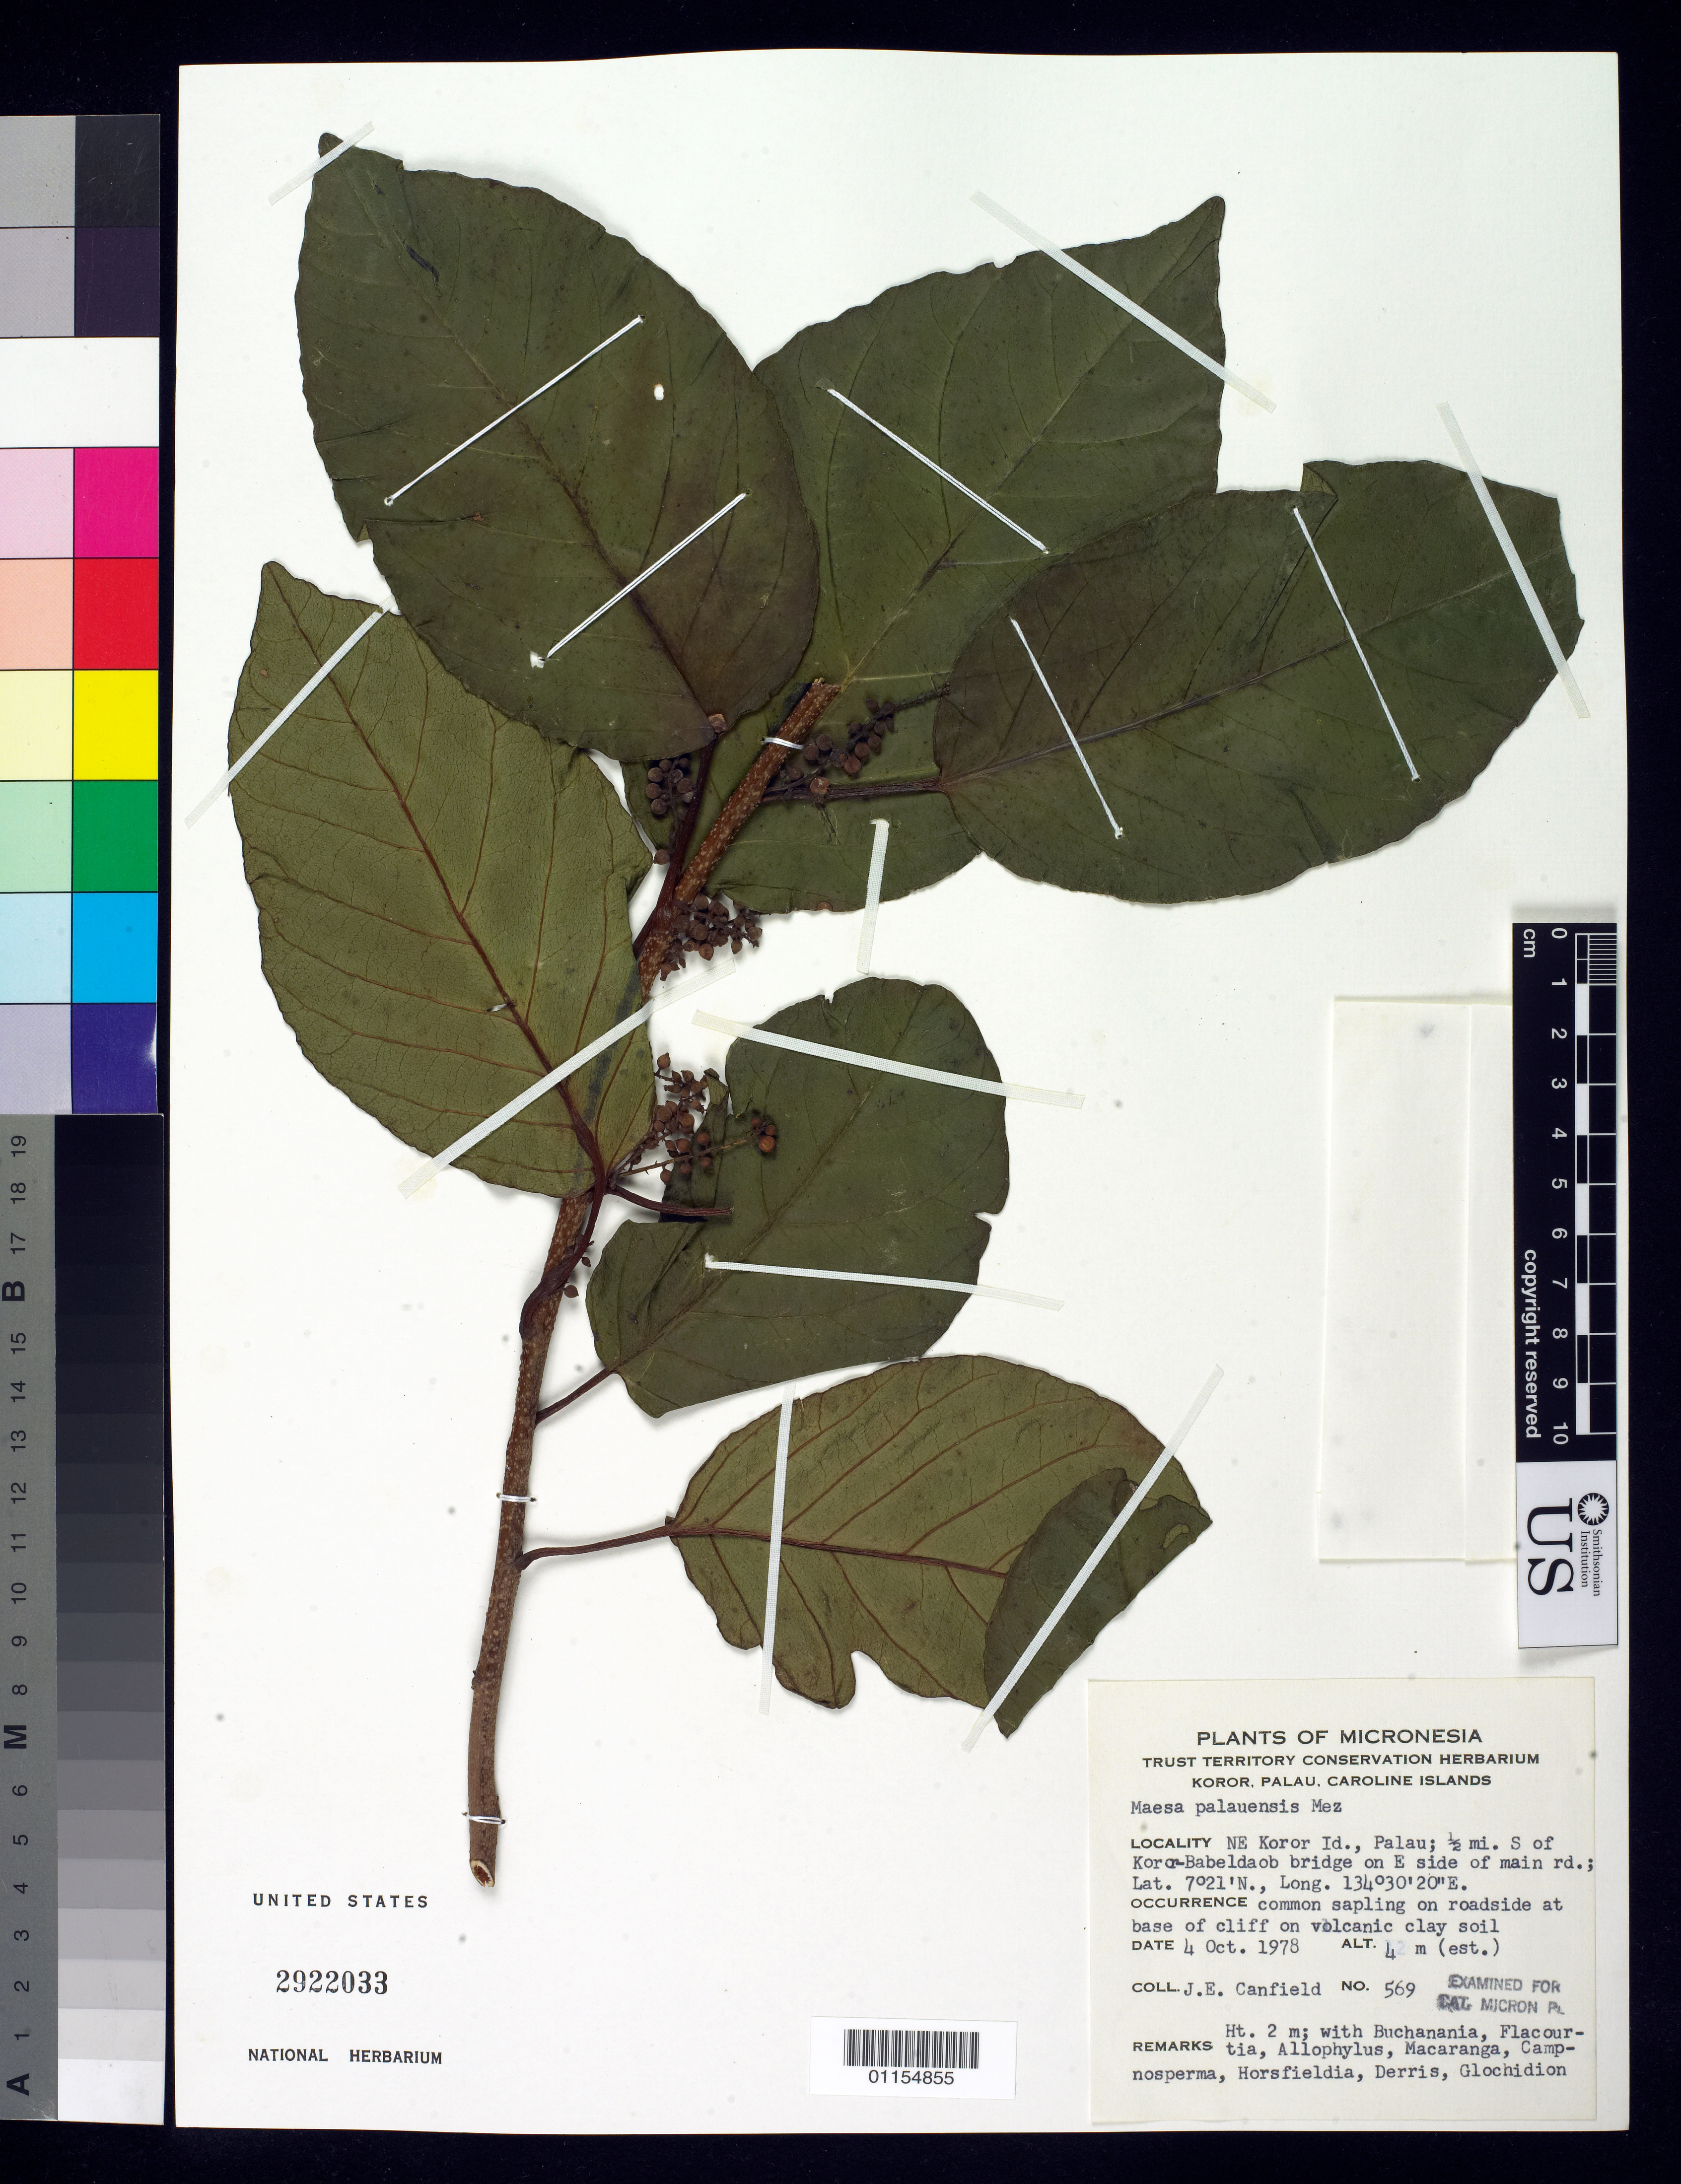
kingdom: Plantae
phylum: Tracheophyta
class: Magnoliopsida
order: Ericales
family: Primulaceae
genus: Maesa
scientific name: Maesa palauensis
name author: Mez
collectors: J. E. Canfield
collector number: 569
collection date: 1978-10-04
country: Palau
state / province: Koror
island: Koror I.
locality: NE Koror Id., Palau, 1/2 mi. S of Koror-Babeldaob bridge on E side of main rd.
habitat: roadside at base of cliff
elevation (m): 4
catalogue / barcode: US 2922033